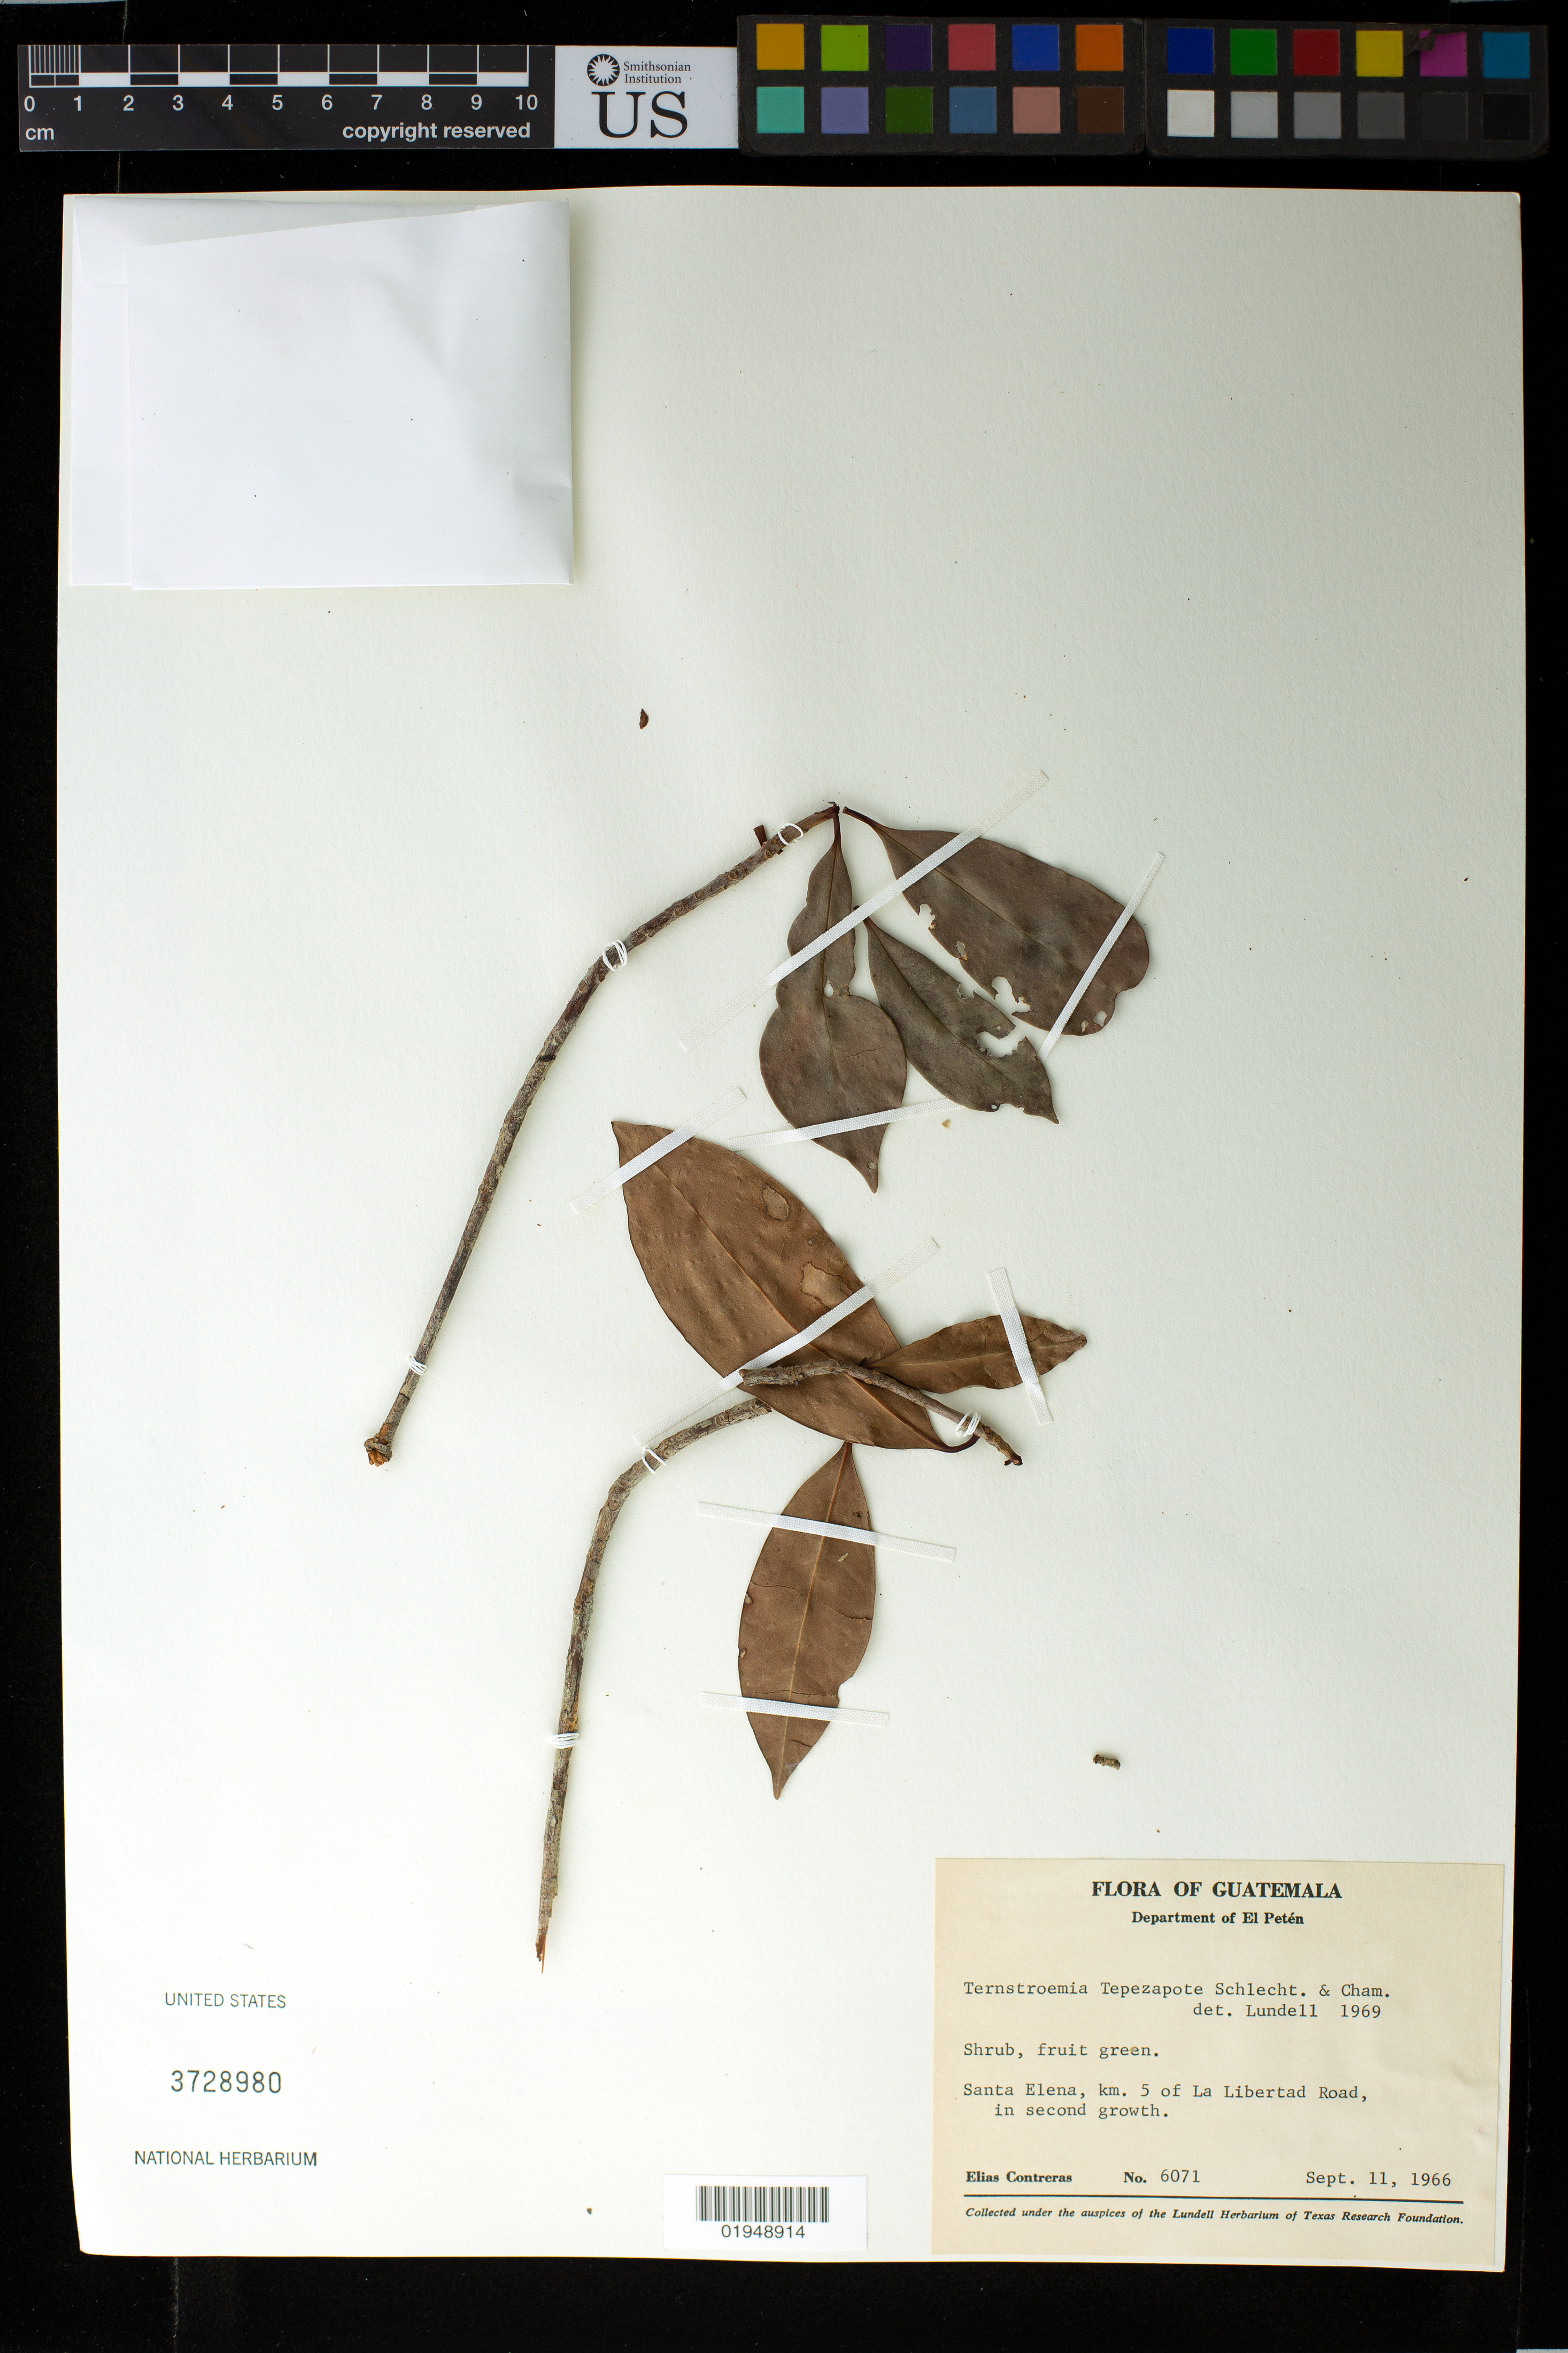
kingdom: Plantae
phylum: Tracheophyta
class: Magnoliopsida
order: Ericales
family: Pentaphylacaceae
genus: Ternstroemia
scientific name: Ternstroemia tepezapote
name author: Schltdl. & Cham.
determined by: Lundell, --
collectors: E. Contreras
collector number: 6071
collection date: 1966-09-11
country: Guatemala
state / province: El Petén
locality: Santa Elena, km. 5 of La Libertad Road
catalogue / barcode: US 3728980